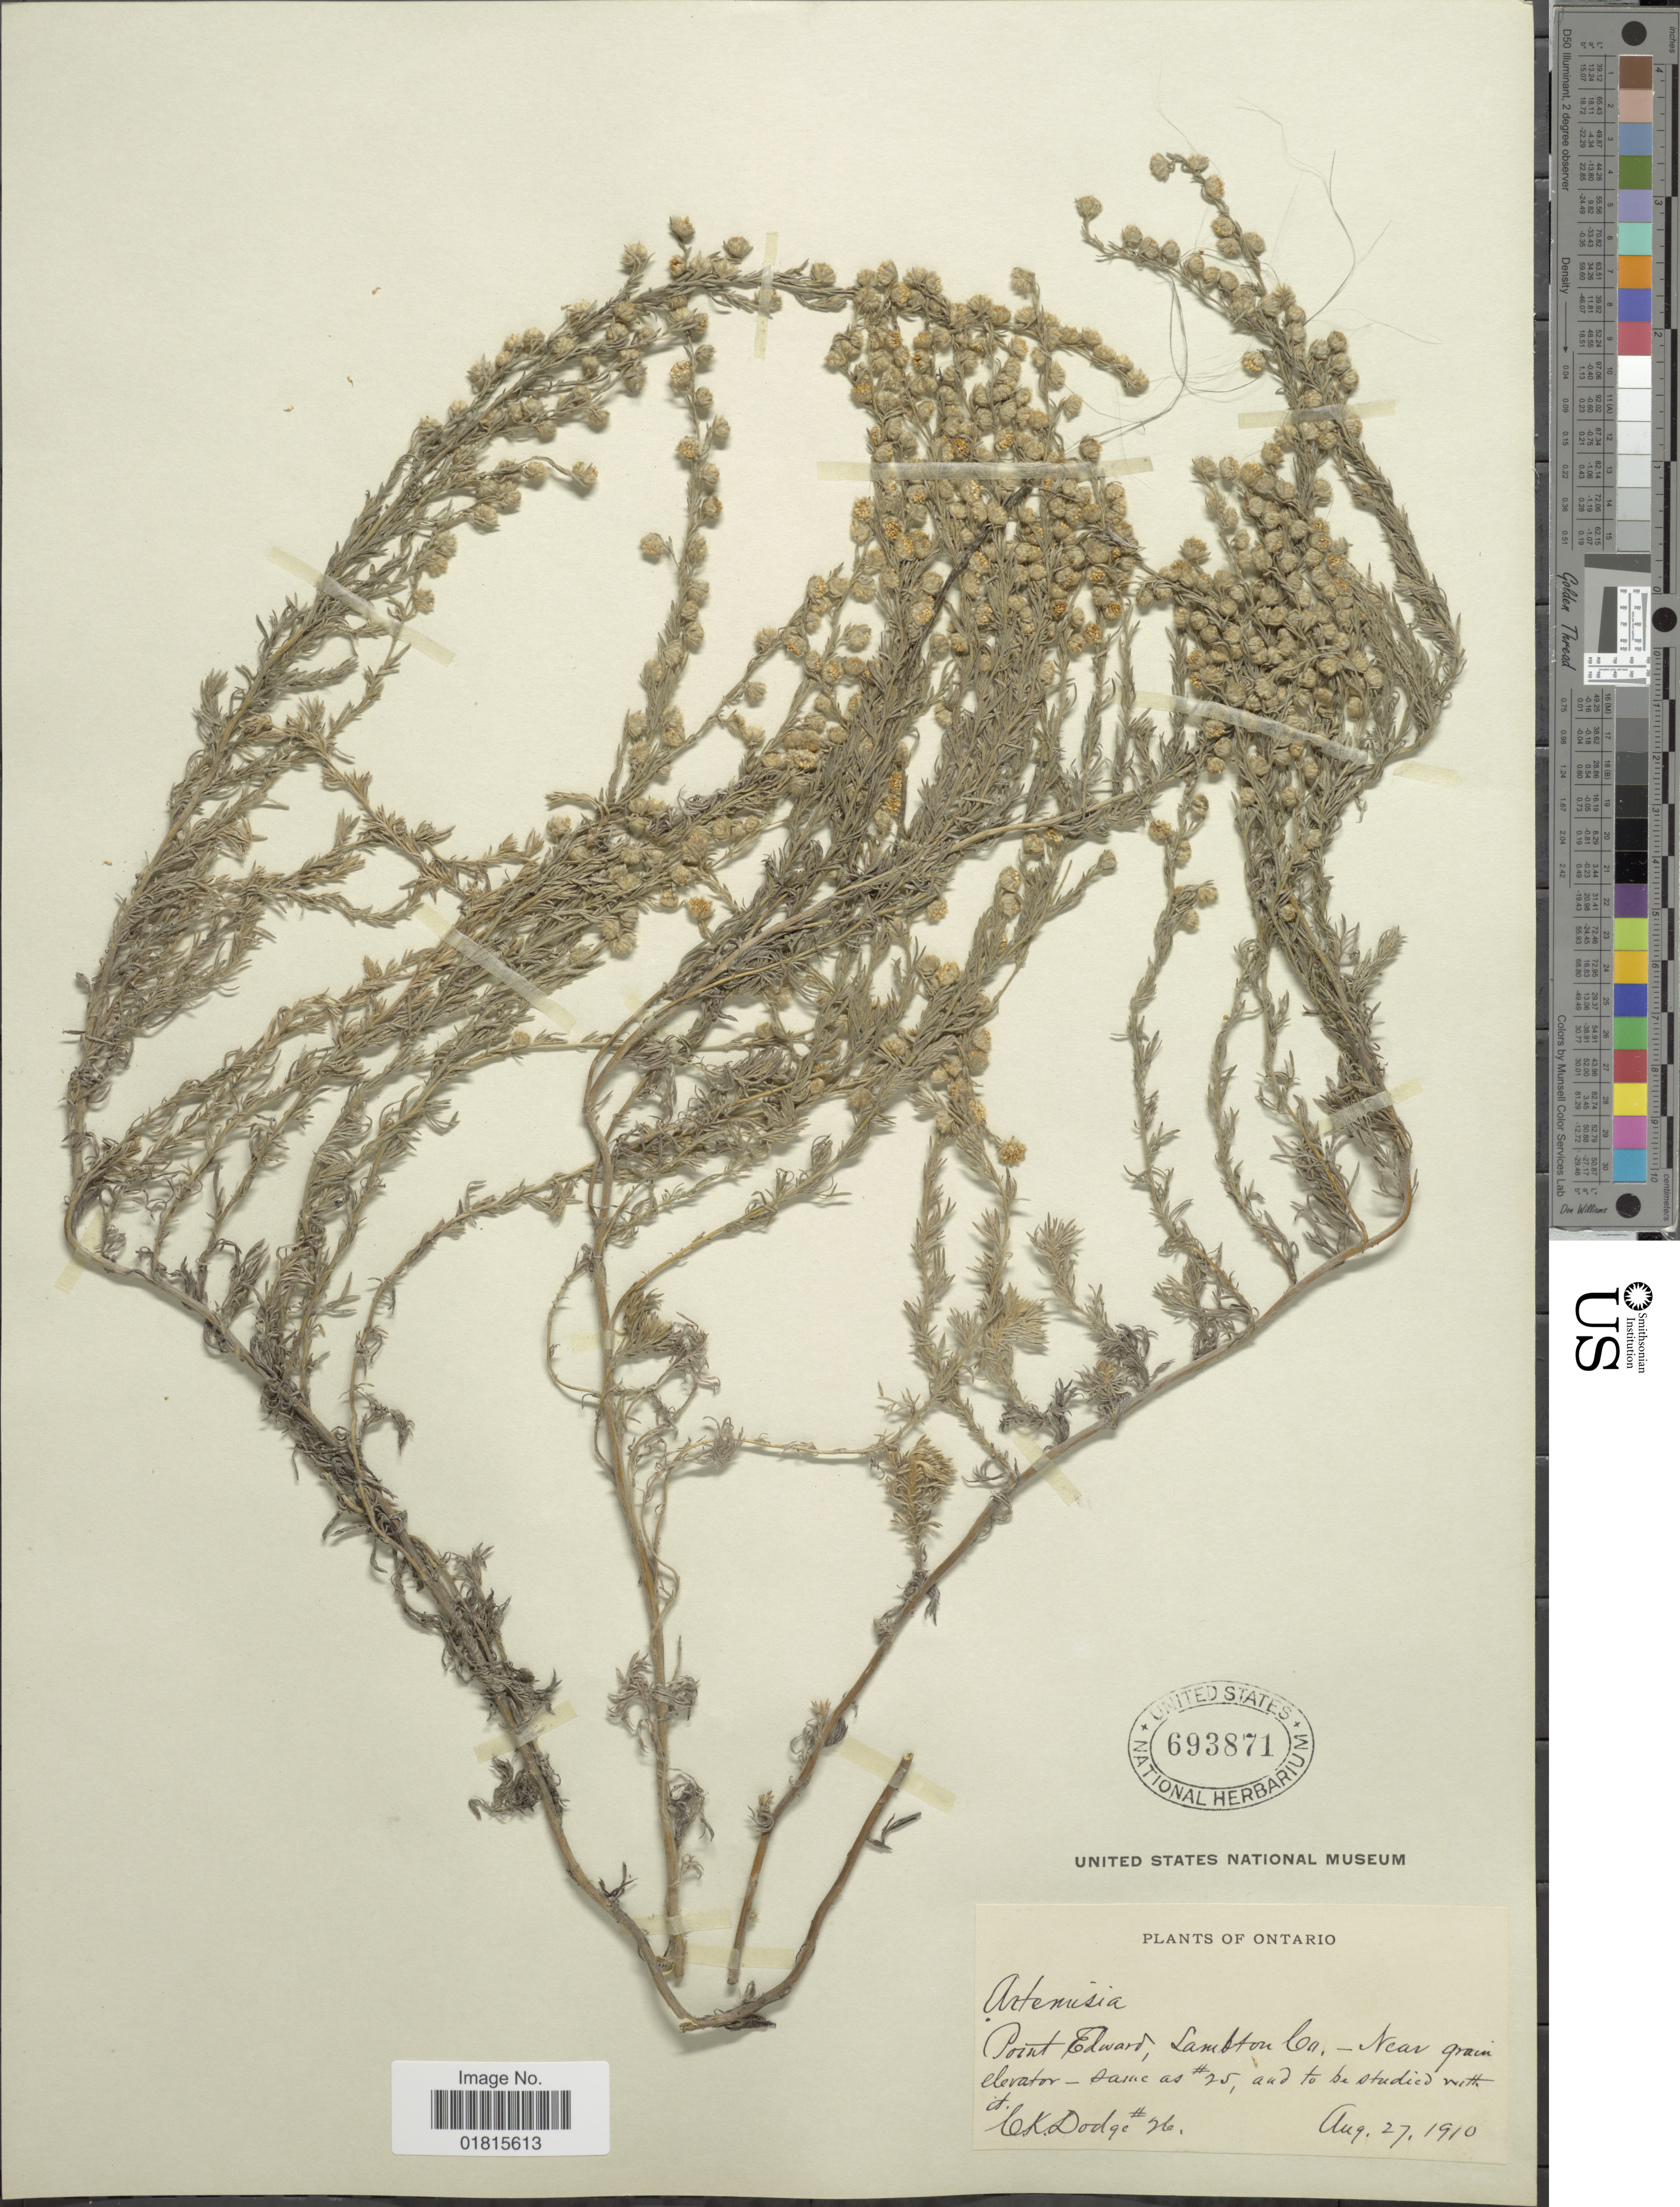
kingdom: Plantae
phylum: Tracheophyta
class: Magnoliopsida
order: Asterales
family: Asteraceae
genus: Artemisia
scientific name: Artemisia frigida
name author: Willd.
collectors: C. Dodge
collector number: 26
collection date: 1910-08-27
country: Canada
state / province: Ontario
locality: Point Edward, Lambton Co, Near grain elevator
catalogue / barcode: US 693871